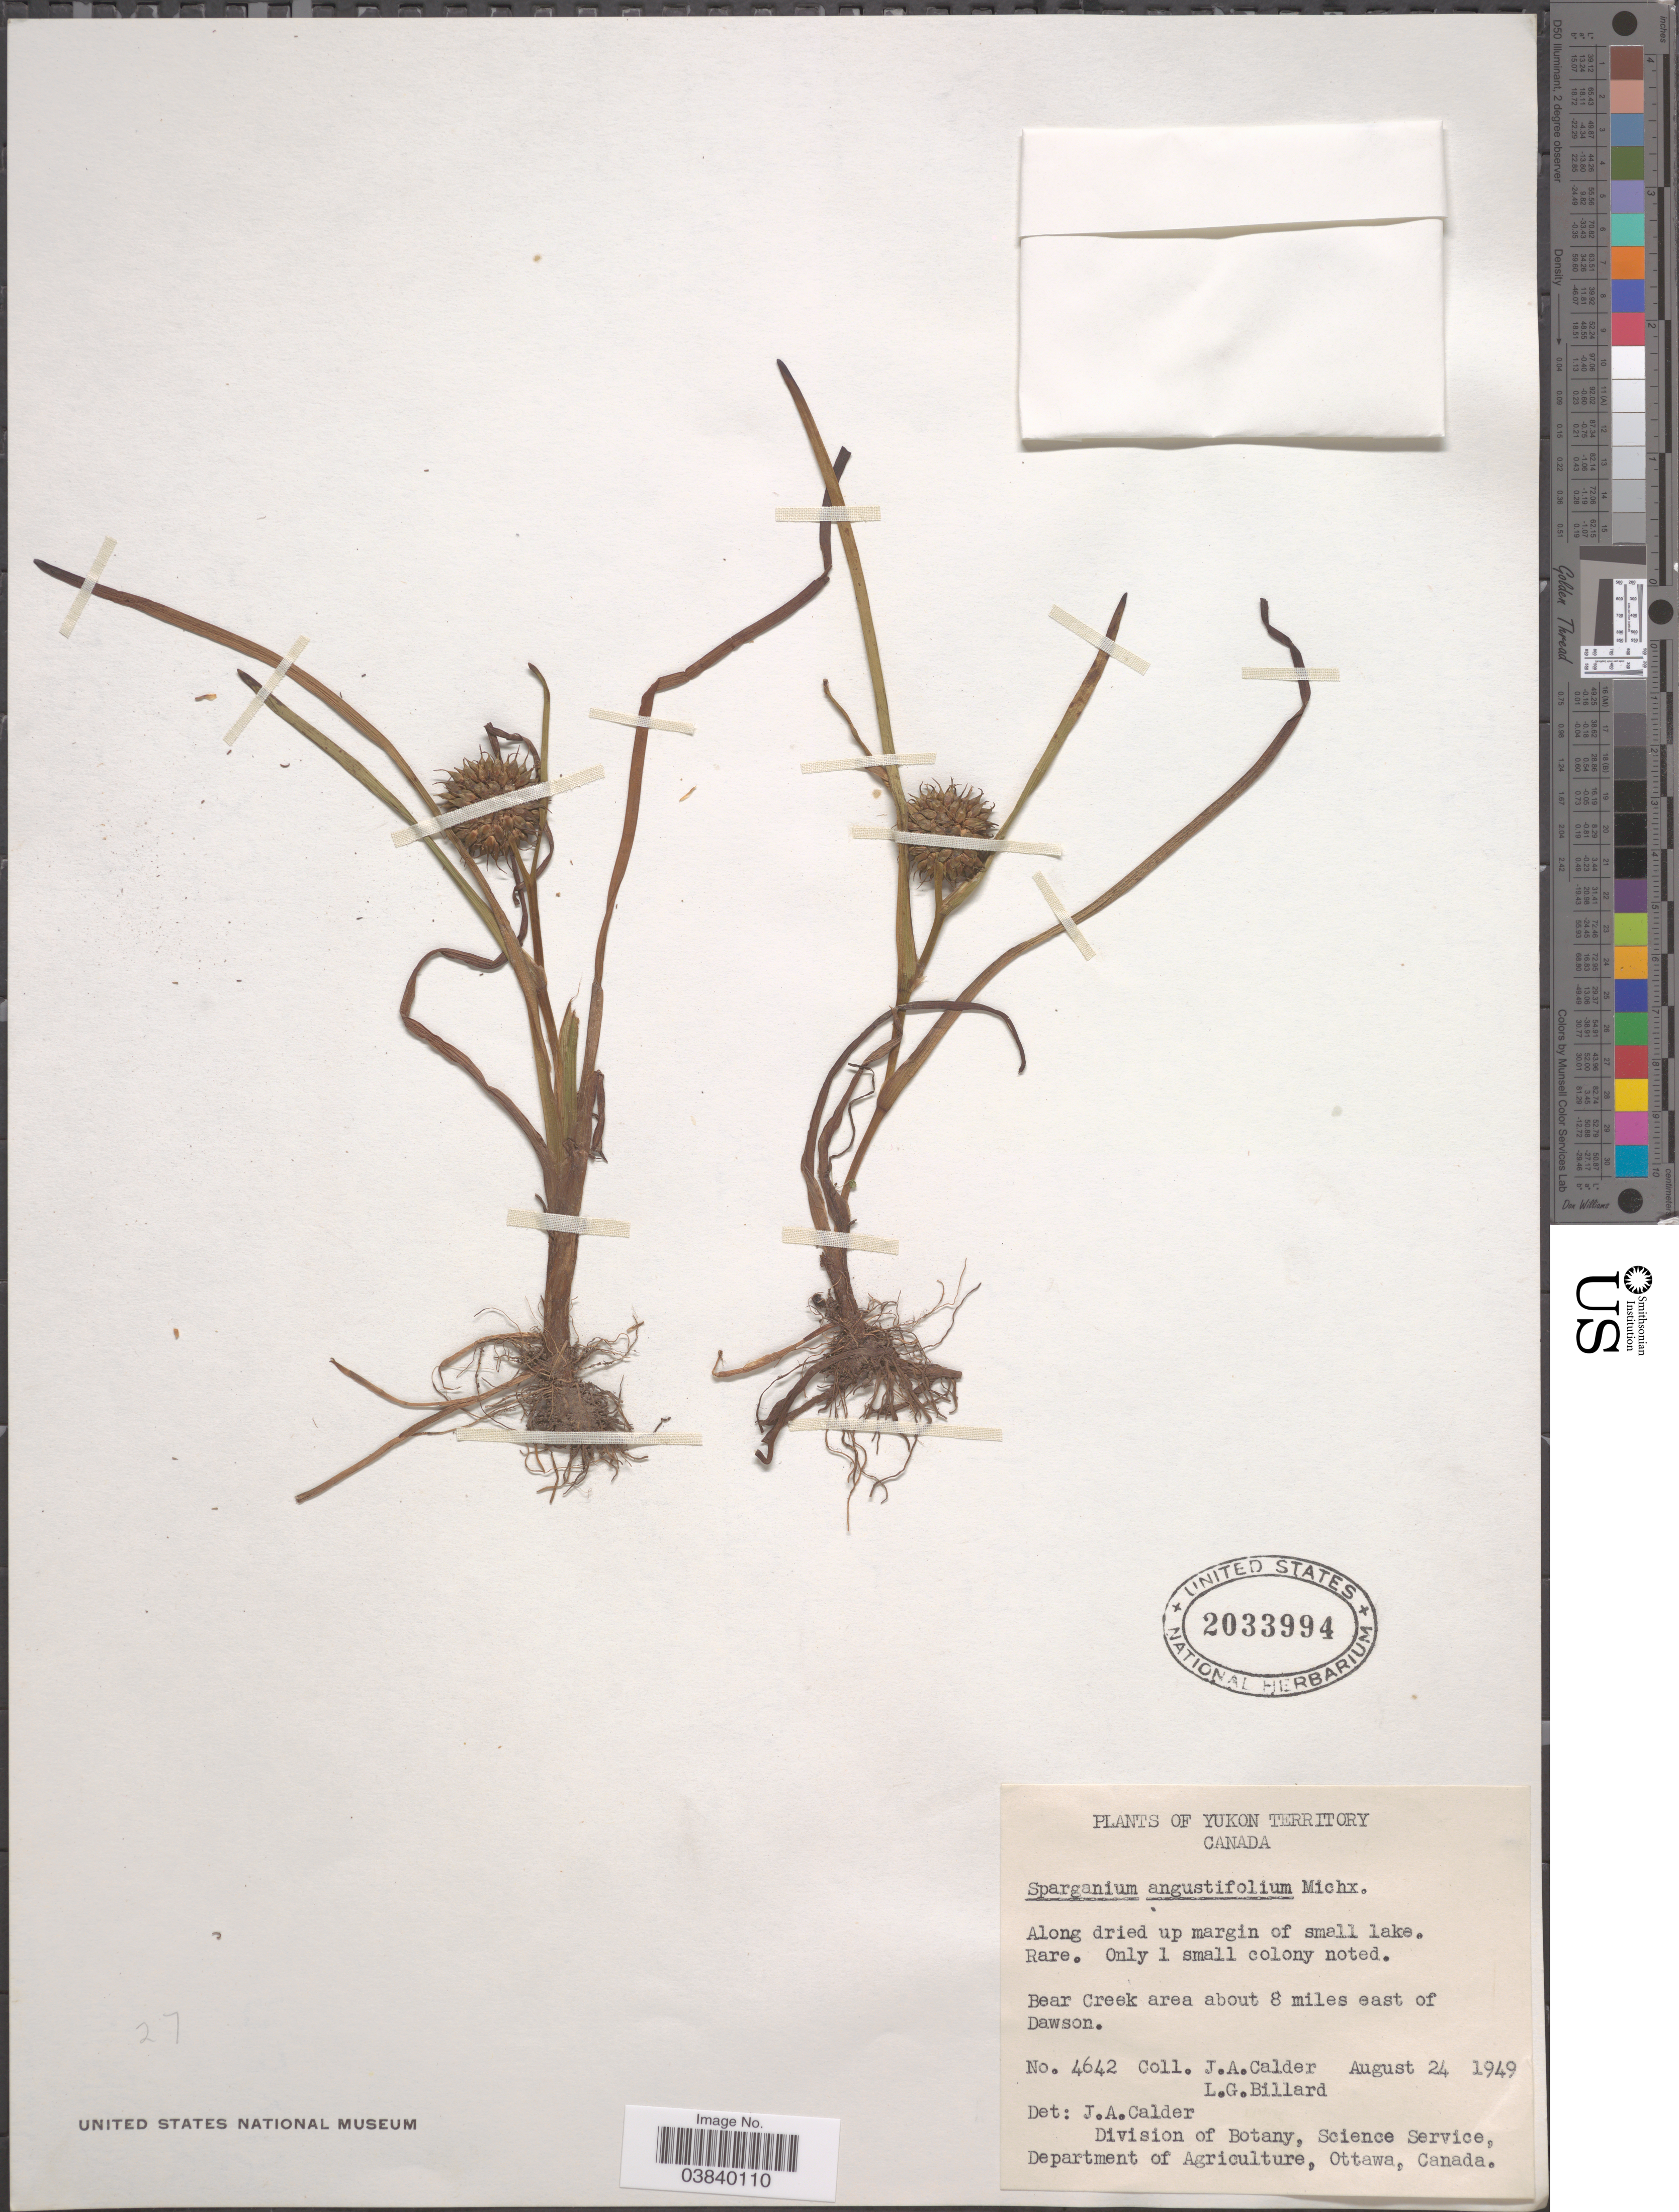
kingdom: Plantae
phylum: Tracheophyta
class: Liliopsida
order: Poales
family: Typhaceae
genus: Sparganium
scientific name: Sparganium angustifolium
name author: Michx.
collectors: J. A. Calder & L. Billard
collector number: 4642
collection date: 1949-08-24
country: Canada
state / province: Yukon Territory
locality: Bear Creek area about 8 miles east of Dawson.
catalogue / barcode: US 2033994